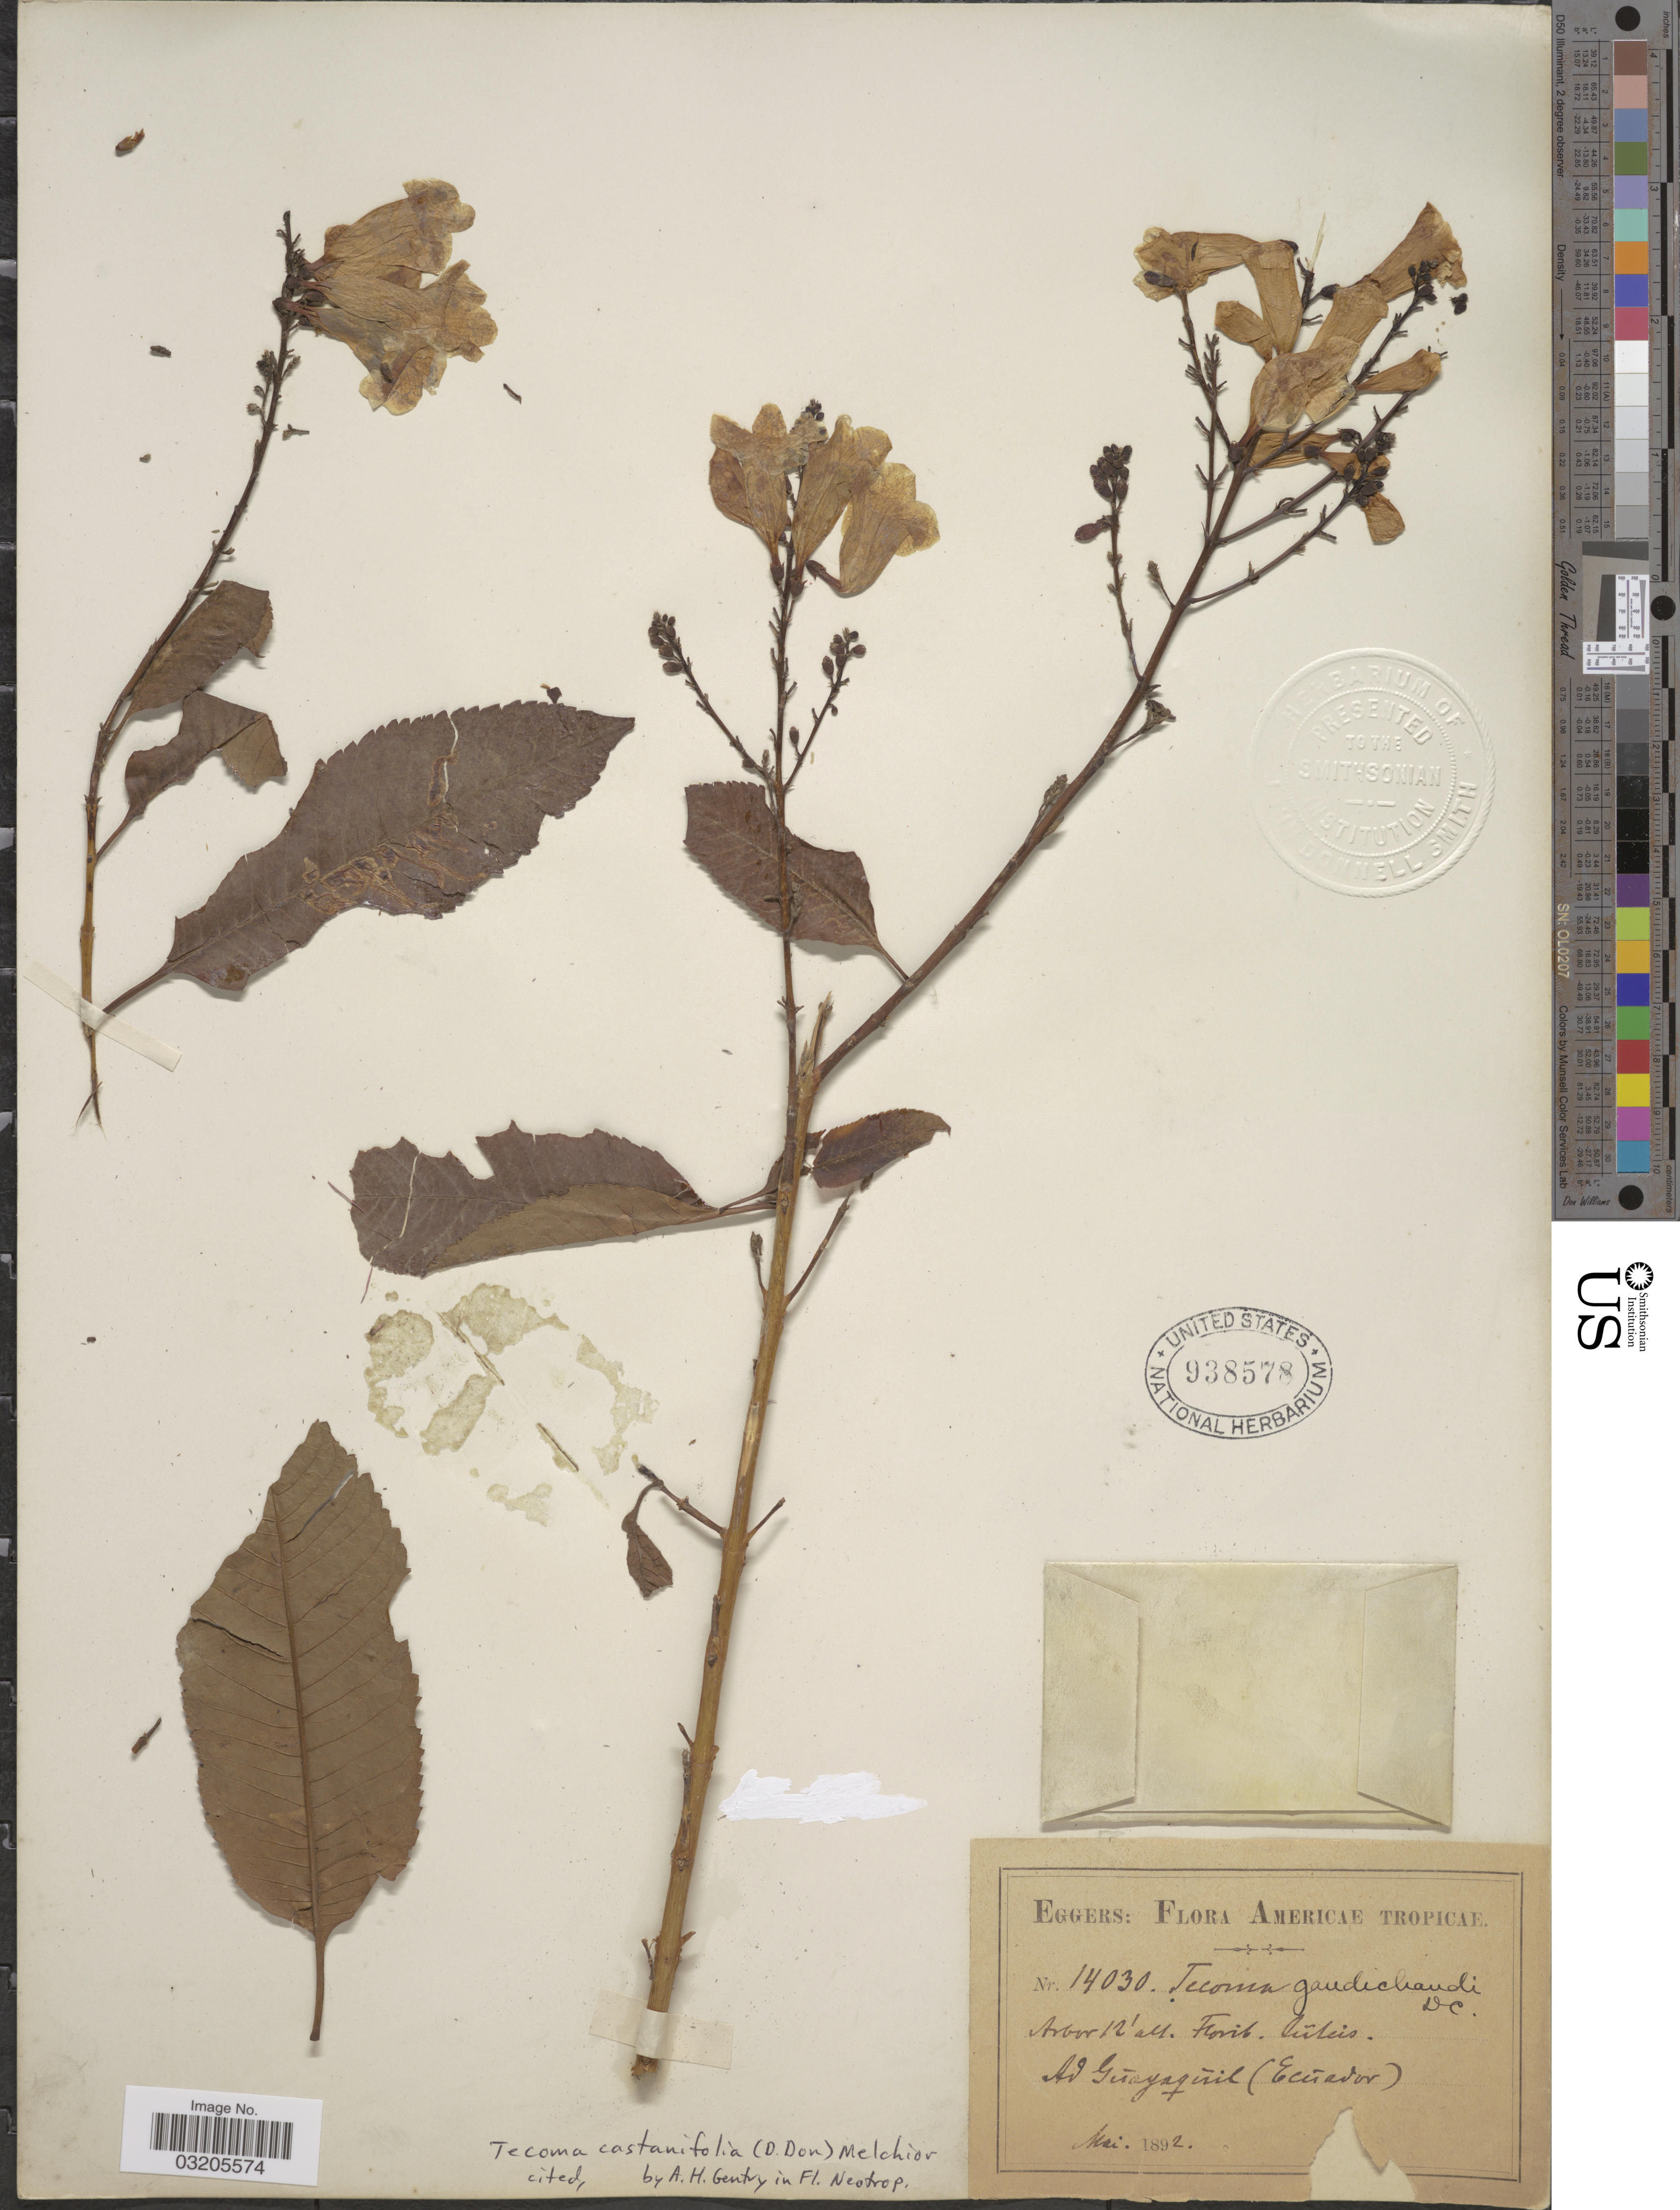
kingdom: Plantae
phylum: Tracheophyta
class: Magnoliopsida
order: Lamiales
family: Bignoniaceae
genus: Tecoma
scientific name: Tecoma castanifolia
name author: (D. Don) Melch.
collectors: -. Eggers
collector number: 14030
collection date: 1892-05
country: Ecuador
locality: Ad Gúayaqúil (Ecúador).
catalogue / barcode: US 938578